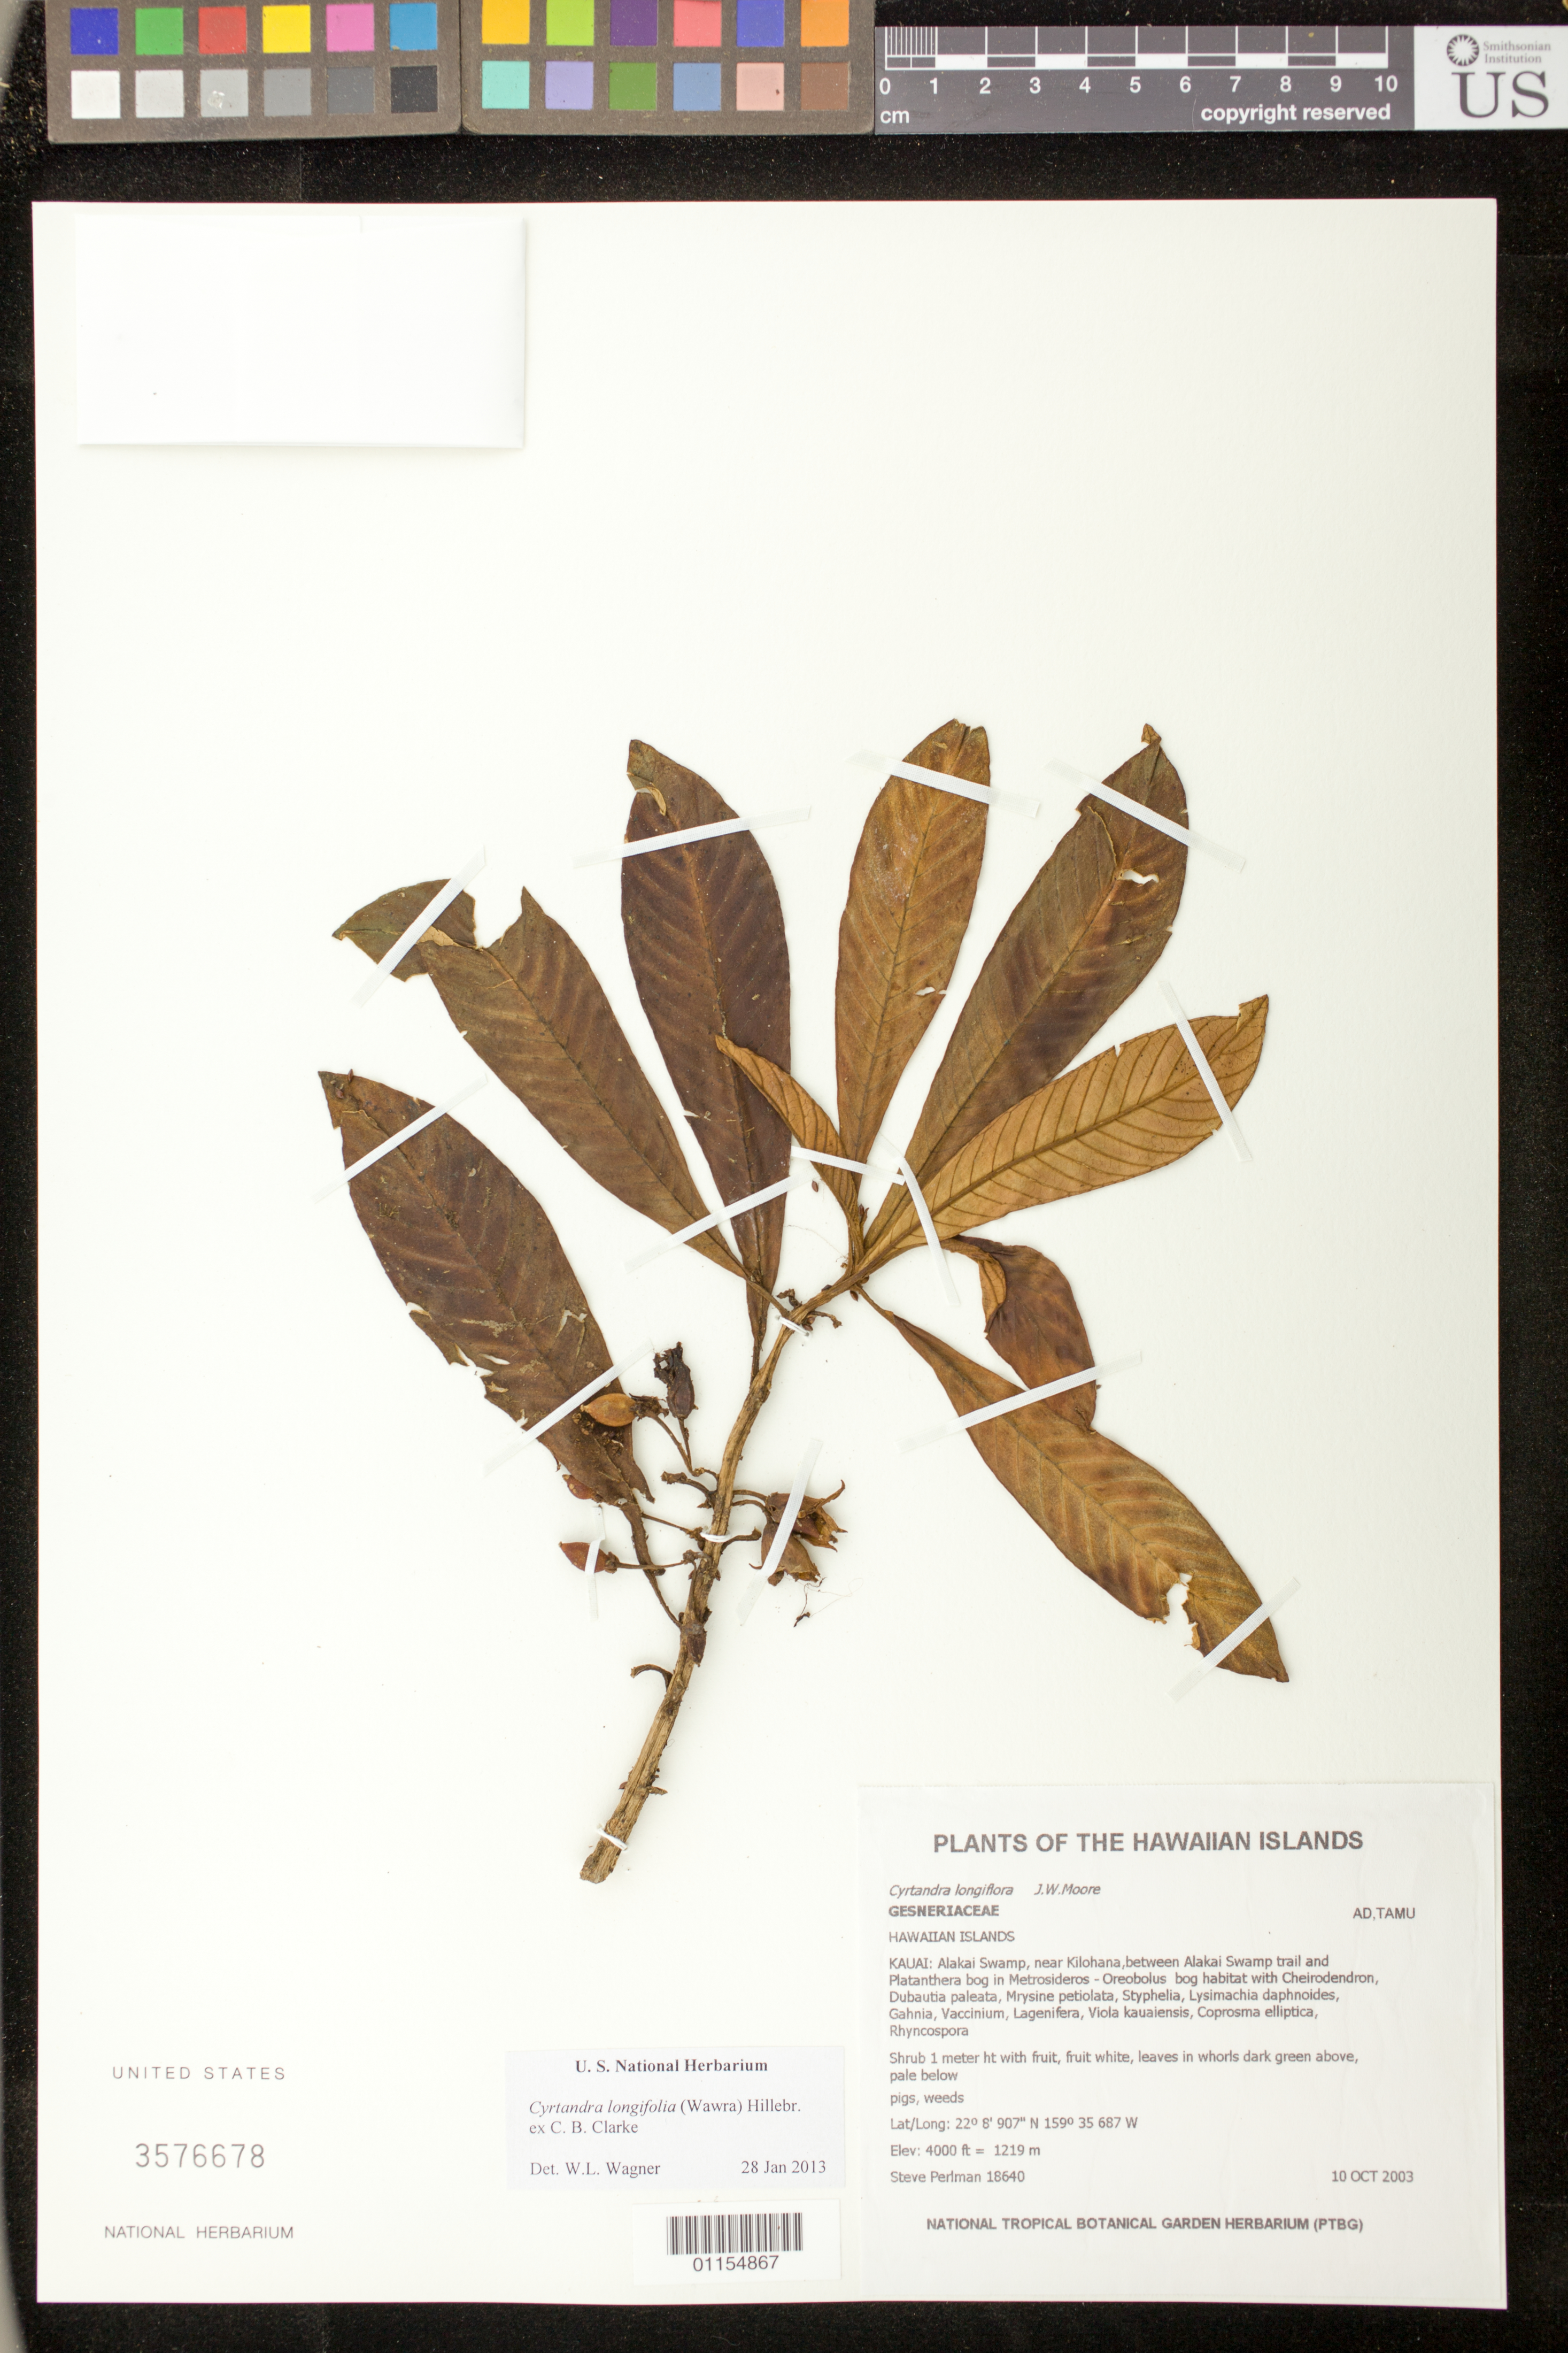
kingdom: Plantae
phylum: Tracheophyta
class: Magnoliopsida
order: Lamiales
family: Gesneriaceae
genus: Cyrtandra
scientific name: Cyrtandra longifolia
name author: (Wawra) Hillebr. ex C.B. Clarke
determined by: Wagner, W. L., (BOT), Smithsonian Institution - National Museum of Natural History (UNITED STATES)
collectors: S. P. Perlman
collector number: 18640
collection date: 2003-10-10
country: United States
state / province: Hawaii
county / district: Kauai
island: Kaua'i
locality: Alakai Swamp, near Kilohana , between Alakai Swamp trail and Plantanthera bog.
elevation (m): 1219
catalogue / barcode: US 3576678